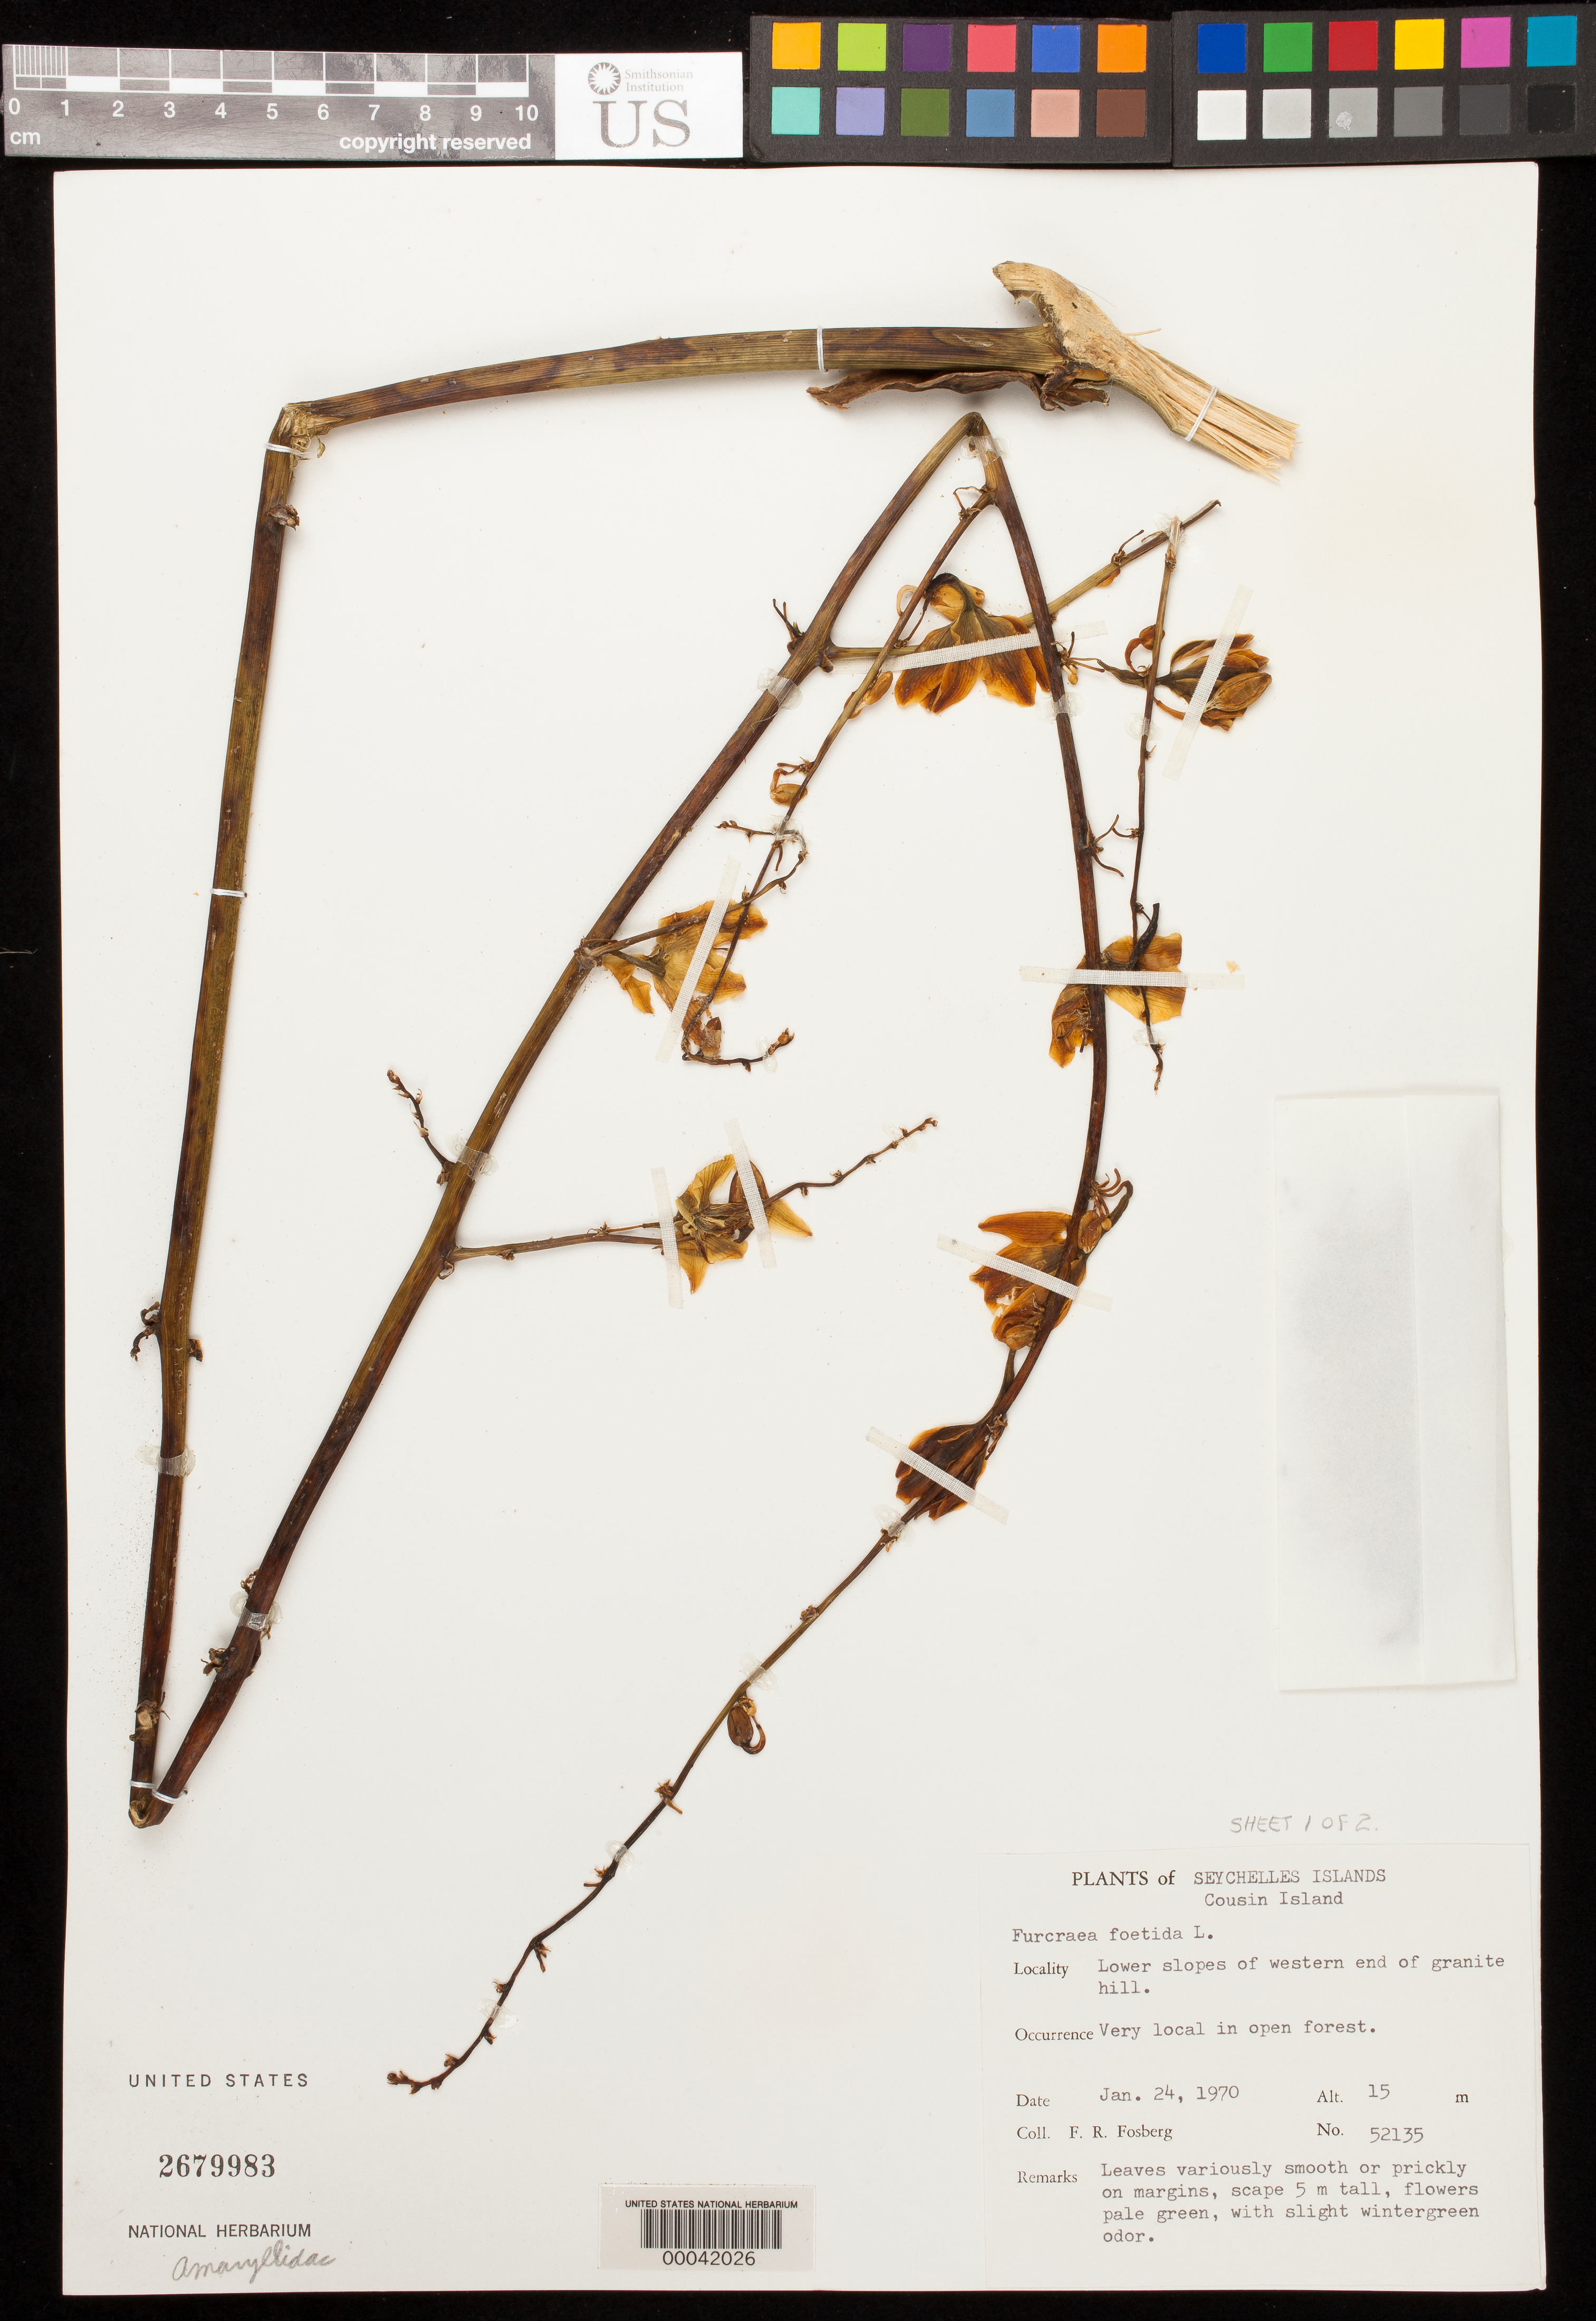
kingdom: Plantae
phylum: Tracheophyta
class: Liliopsida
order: Asparagales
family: Asparagaceae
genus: Furcraea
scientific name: Furcraea foetida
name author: (L.) Haw.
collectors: F. R. Fosberg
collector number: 52135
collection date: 1970-01-24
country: Seychelles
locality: Cousin Island. Lower slopes of western end of granite hill.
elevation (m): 15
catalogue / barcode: US 2679983